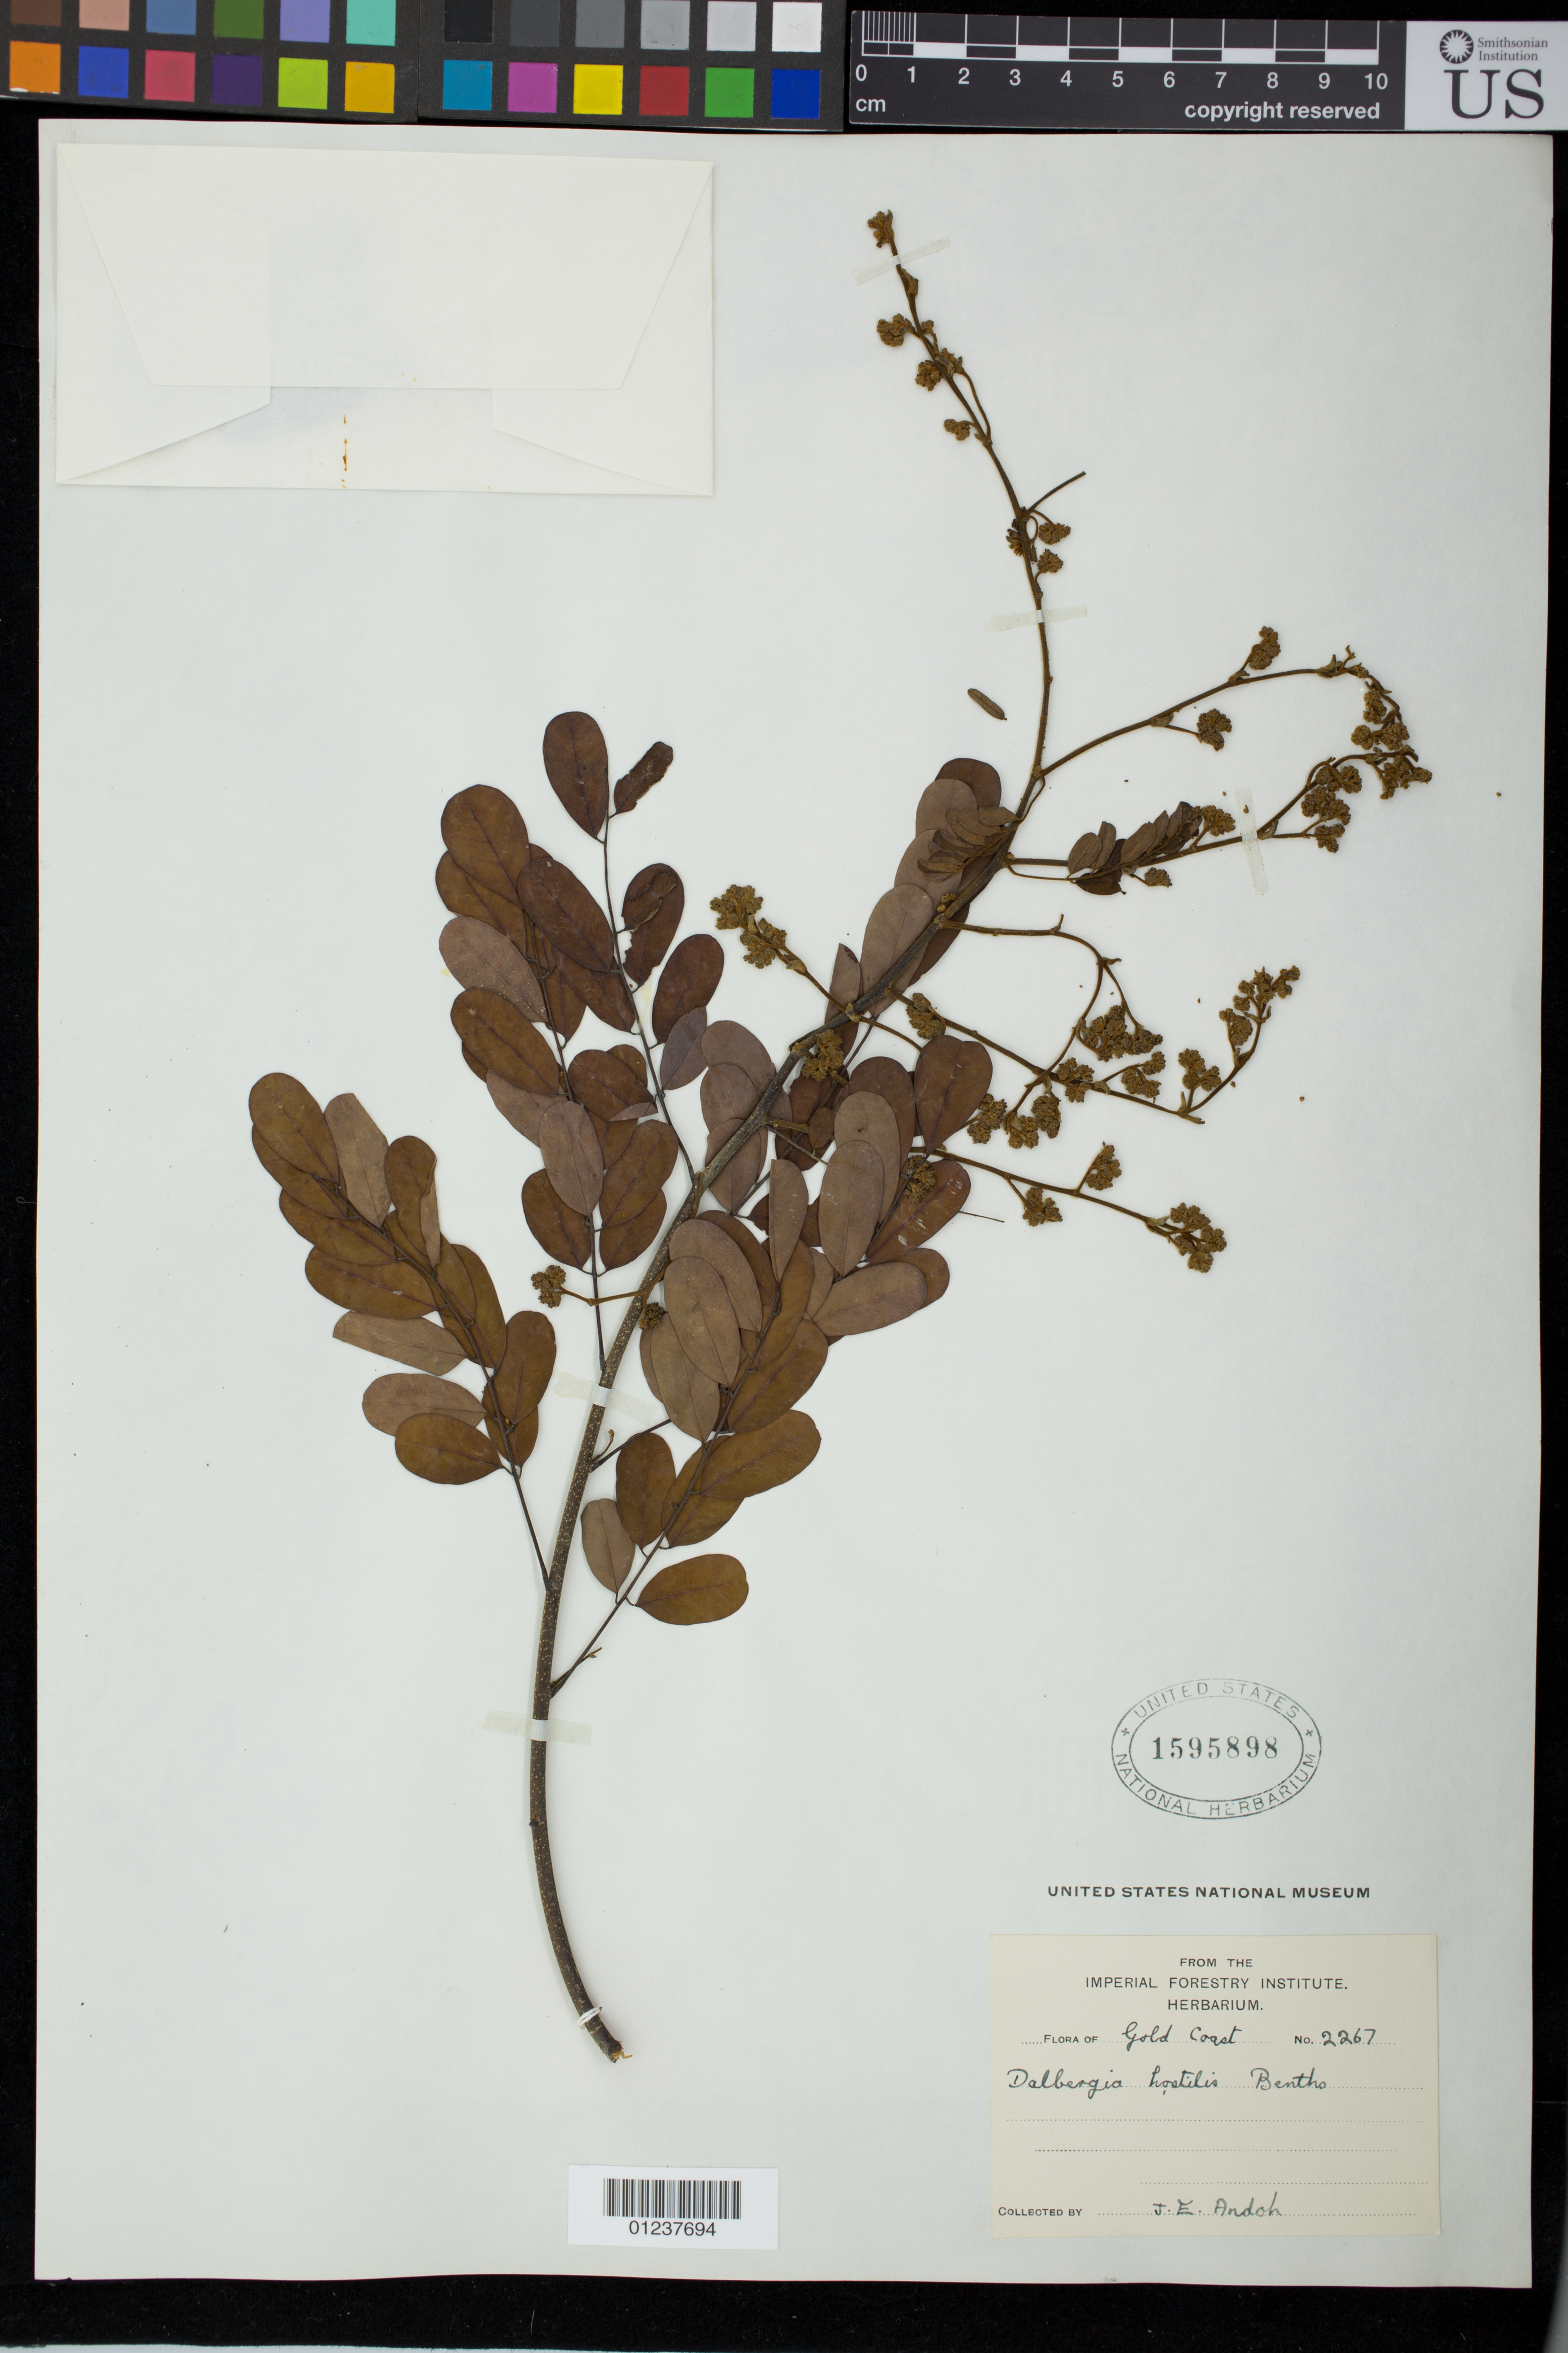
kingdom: Plantae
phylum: Tracheophyta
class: Magnoliopsida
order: Fabales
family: Fabaceae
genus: Dalbergia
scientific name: Dalbergia hostilis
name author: Benth.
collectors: J. Andoh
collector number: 2267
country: Australia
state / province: Queensland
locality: Gold Coast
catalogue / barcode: US 1595898